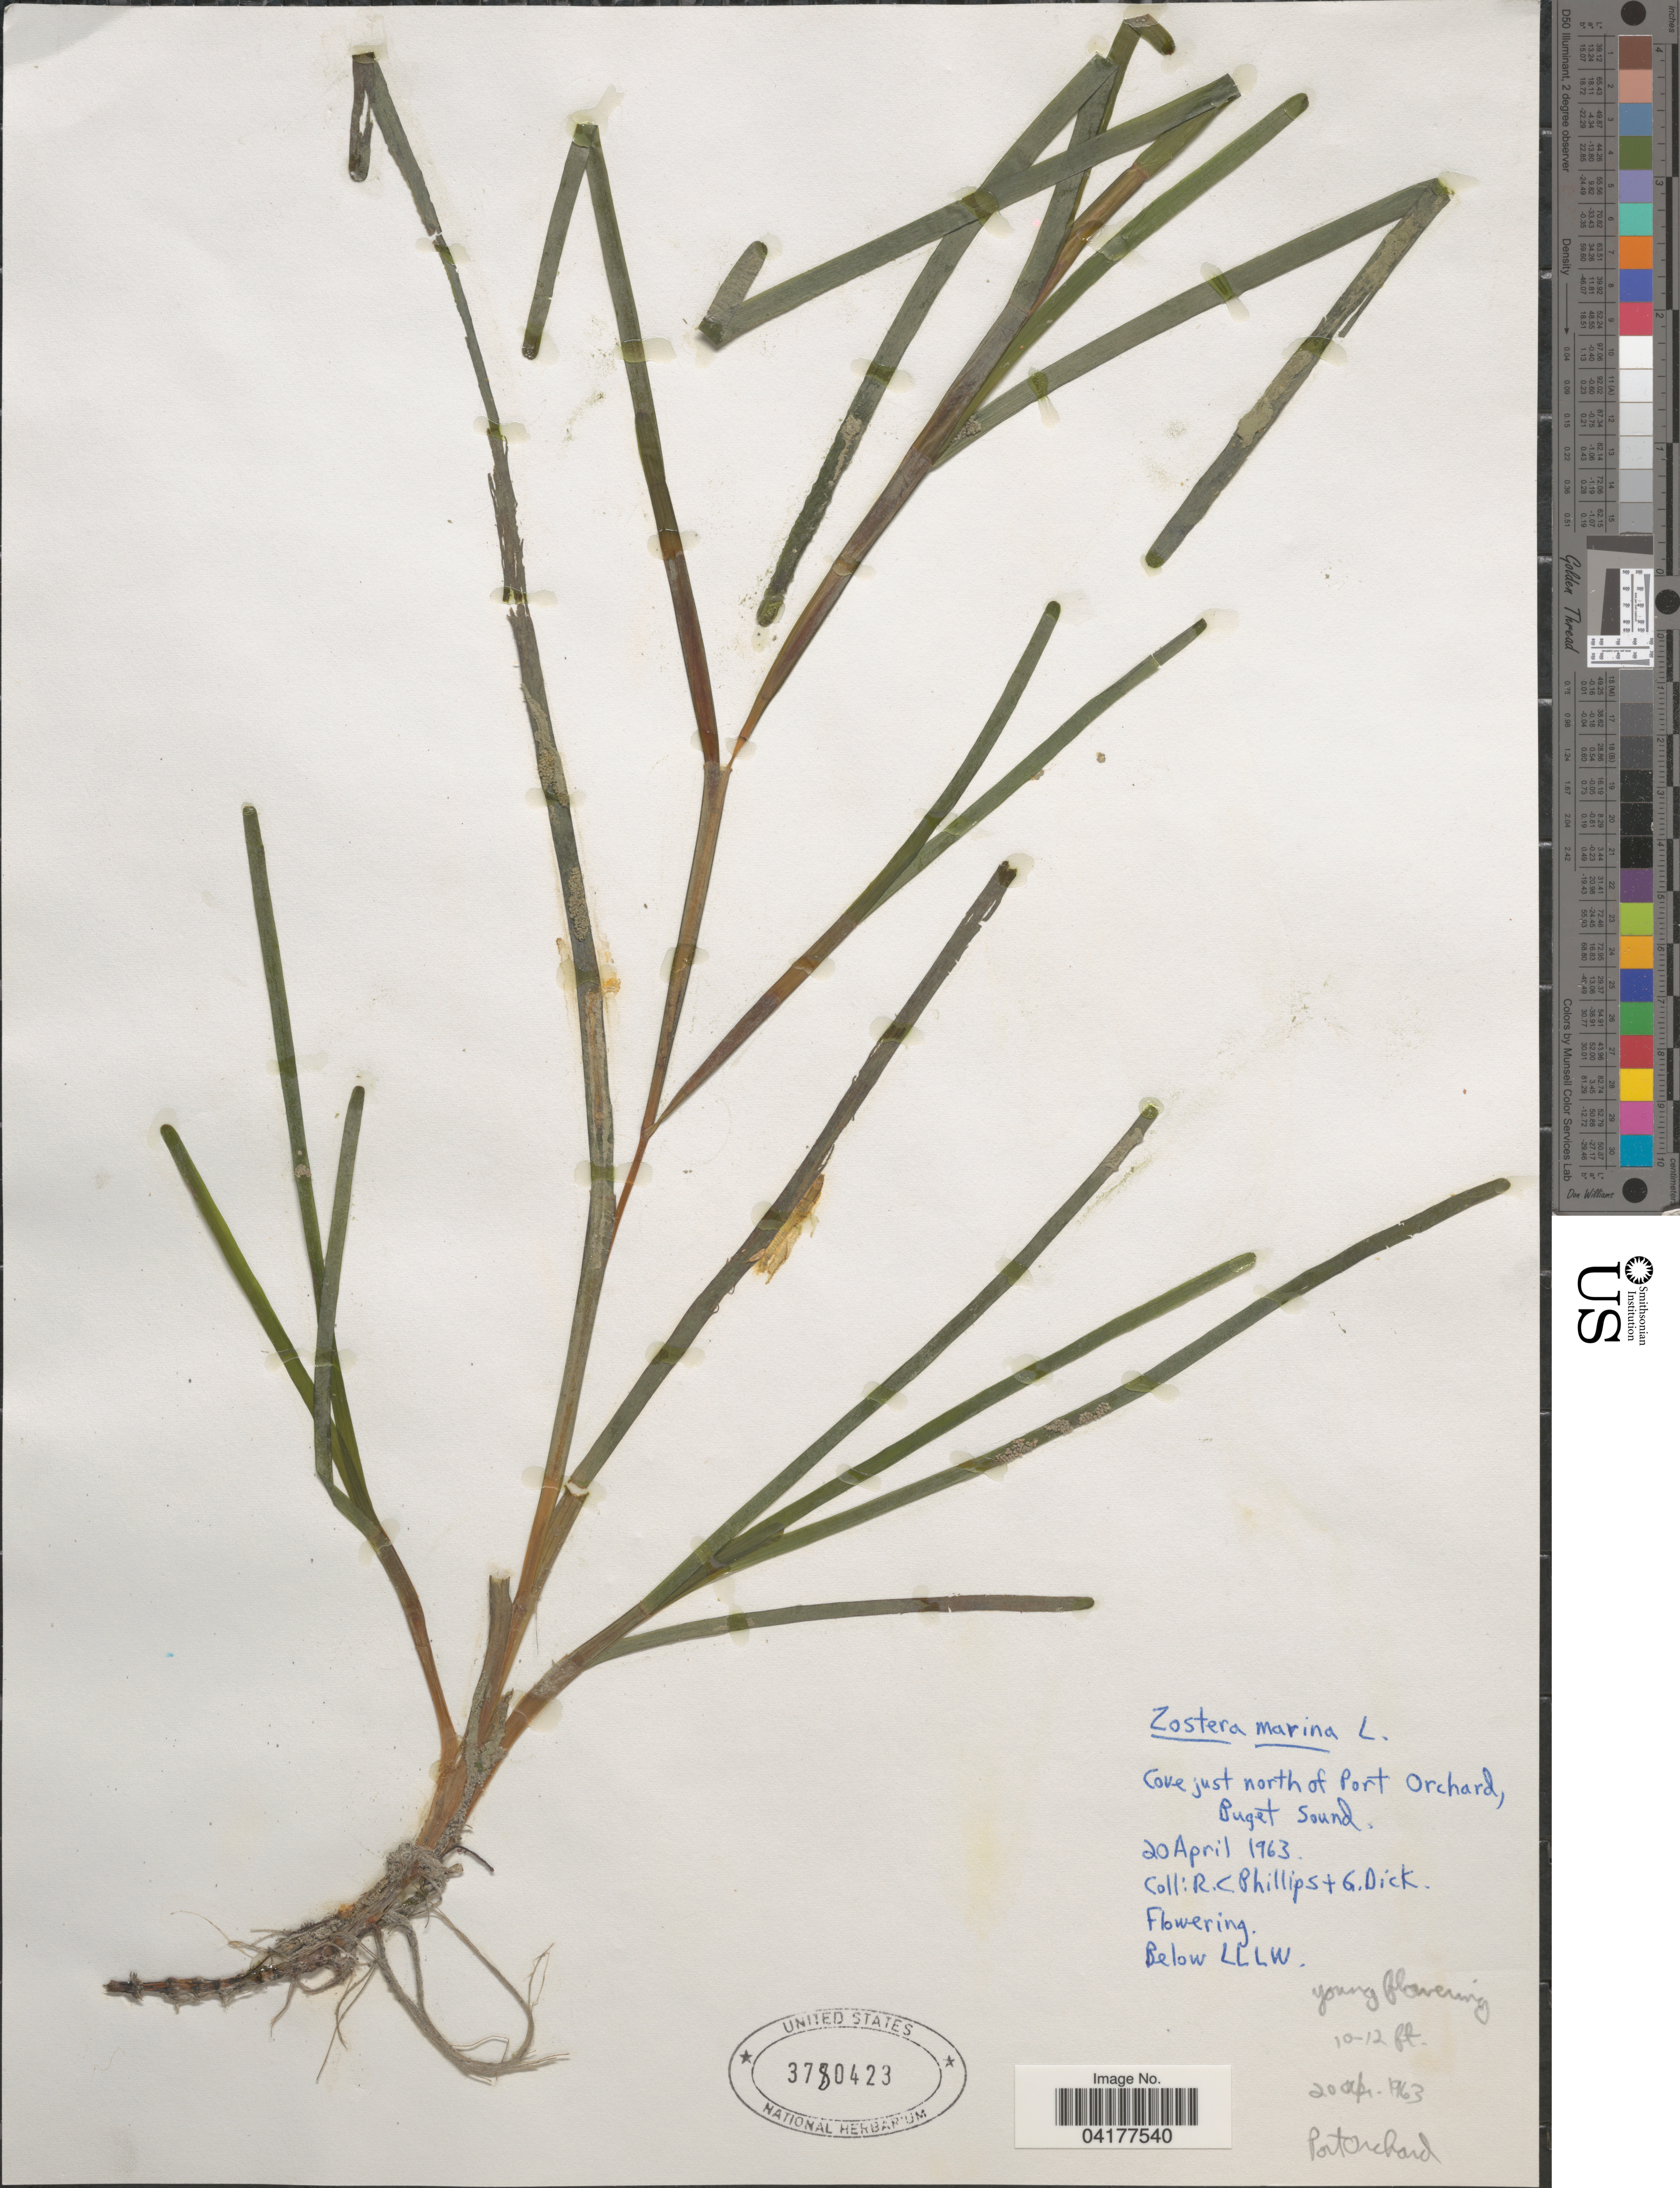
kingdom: Plantae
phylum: Tracheophyta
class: Liliopsida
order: Alismatales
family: Zosteraceae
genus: Zostera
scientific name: Zostera marina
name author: L.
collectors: R. C. Phillips & G. Dick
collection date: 1963-04-20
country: United States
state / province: Washington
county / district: King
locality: Cove just north of Port Orchard, Puget Sound. Below LLLW. Port Orchard.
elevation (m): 3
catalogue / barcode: US 3780423